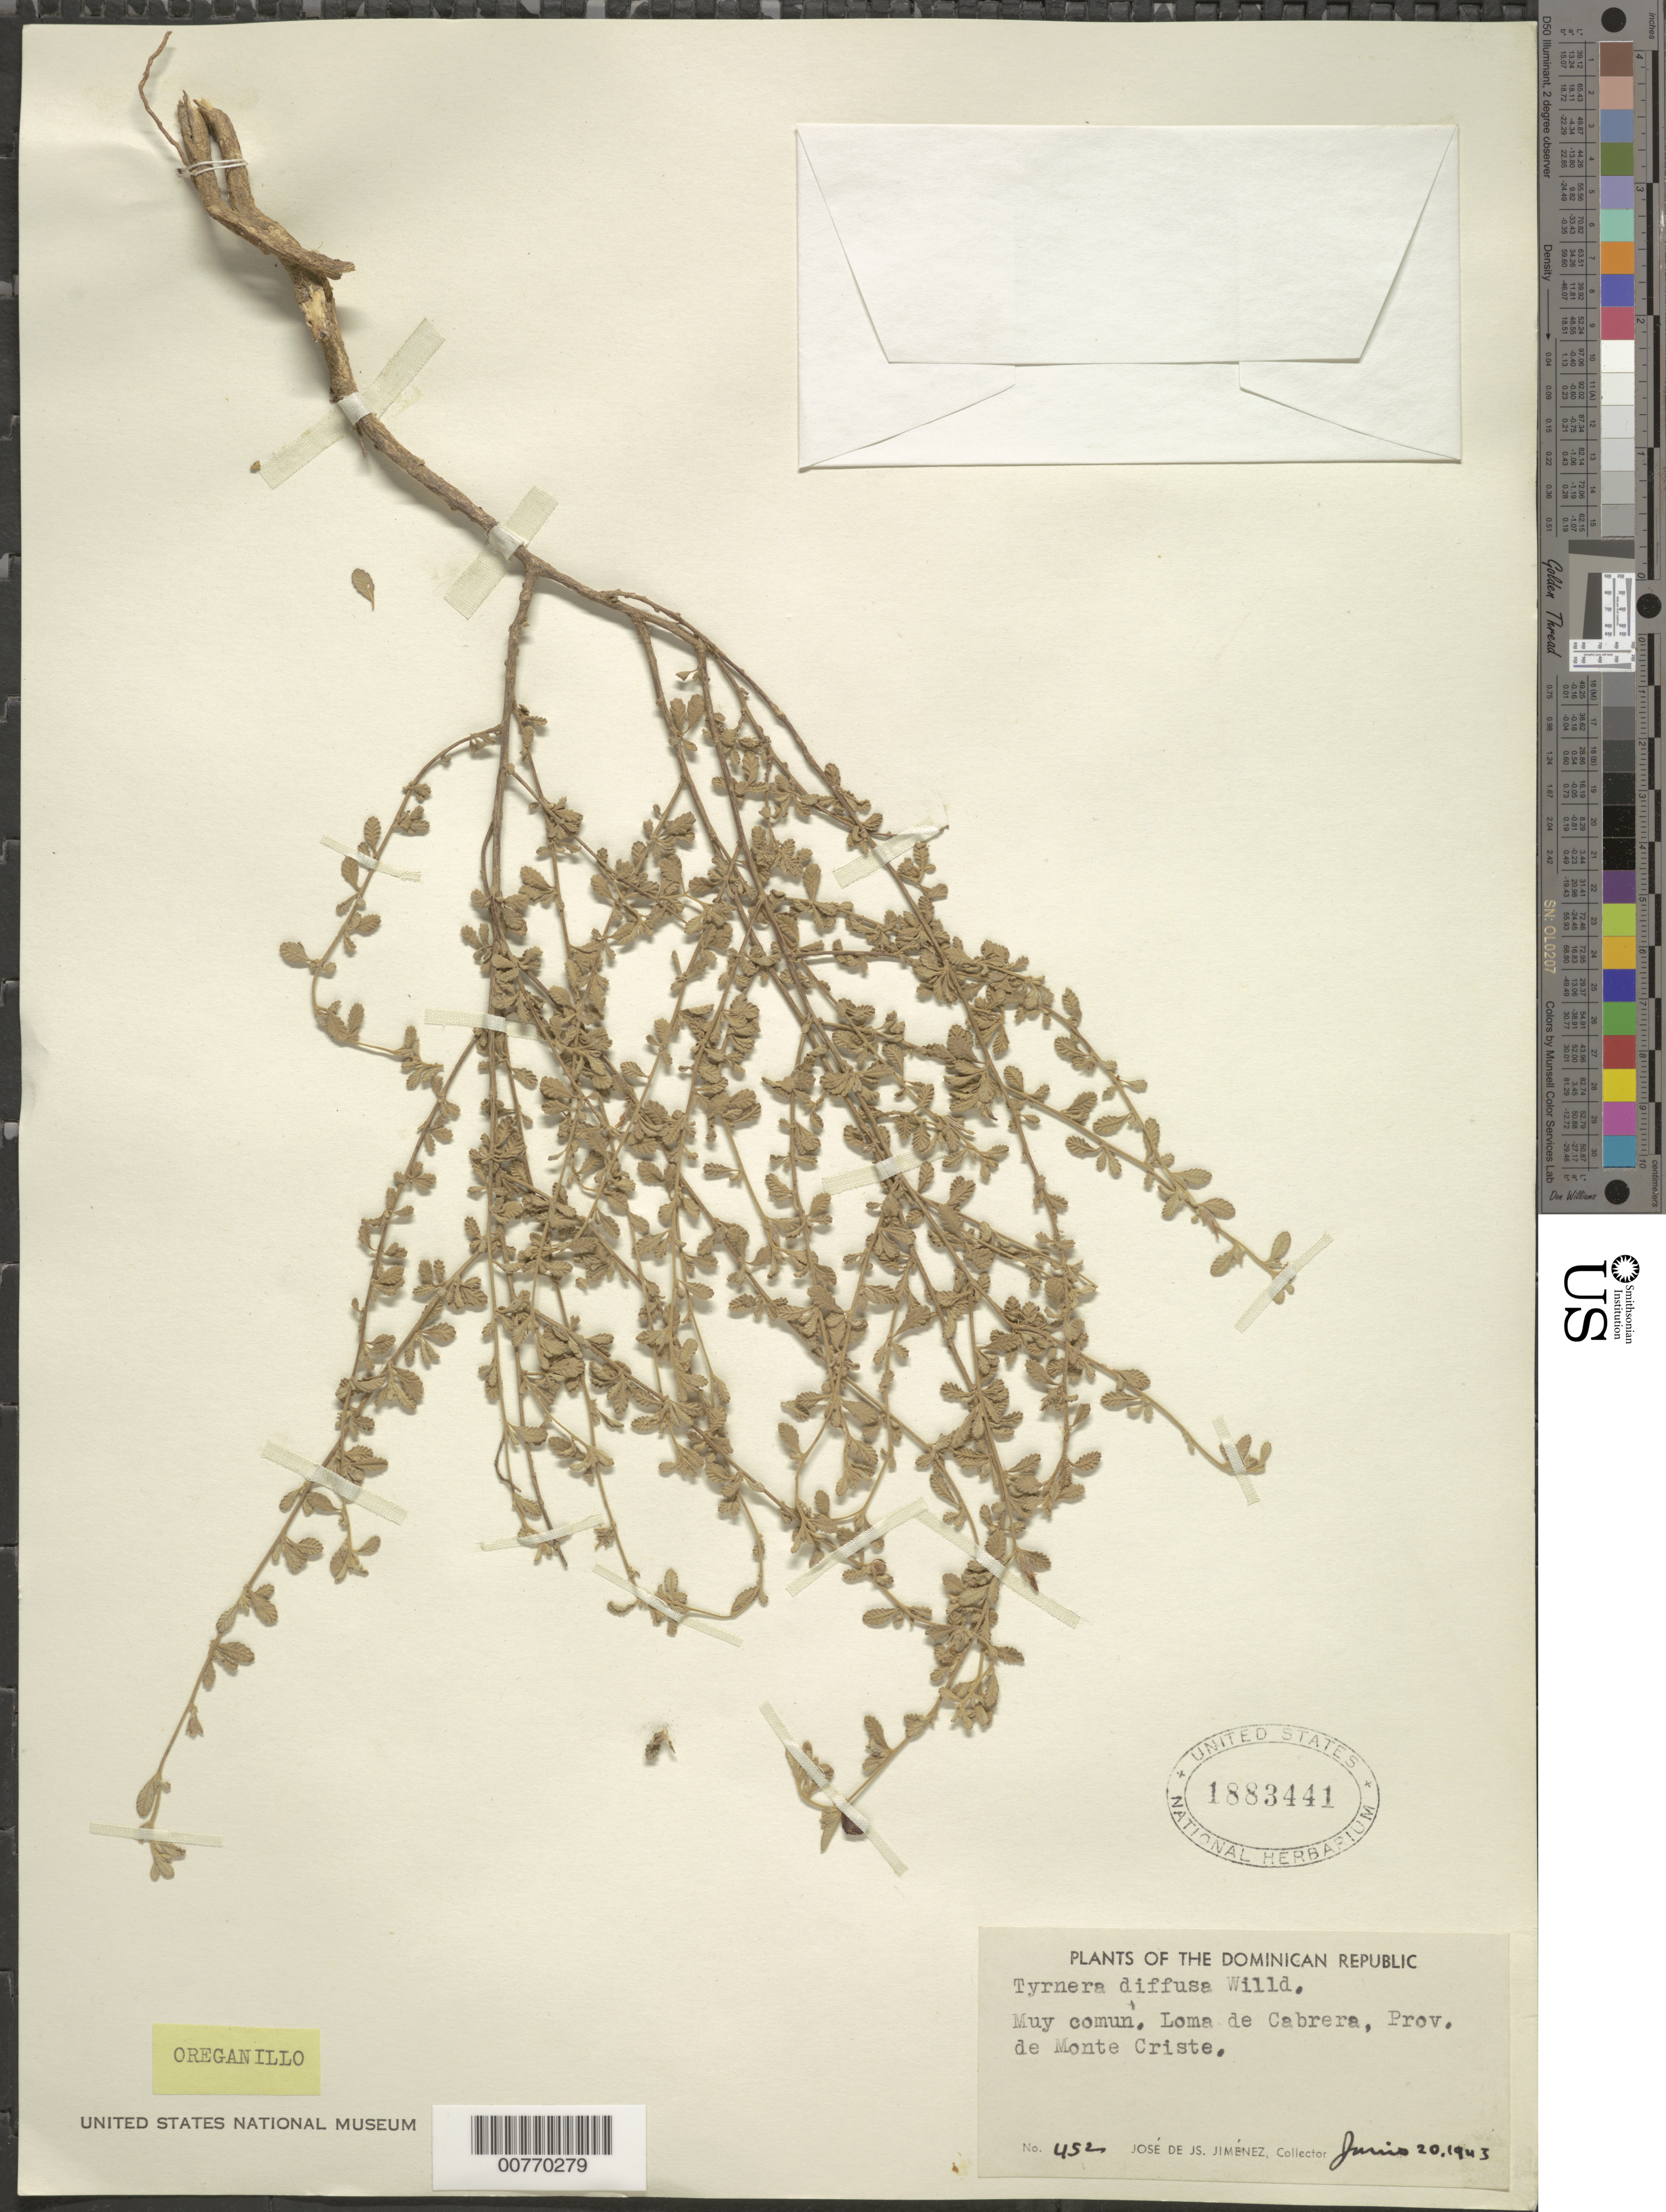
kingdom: Plantae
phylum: Tracheophyta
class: Magnoliopsida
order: Malpighiales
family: Turneraceae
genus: Turnera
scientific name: Turnera diffusa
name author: Willd. ex Schult.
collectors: J. J. Jiménez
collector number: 452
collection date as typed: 20 Jun 1945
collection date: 1945-06-20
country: Dominican Republic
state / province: Monte Cristi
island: Hispaniola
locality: Loma de Cabrera.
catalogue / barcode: US 1883441